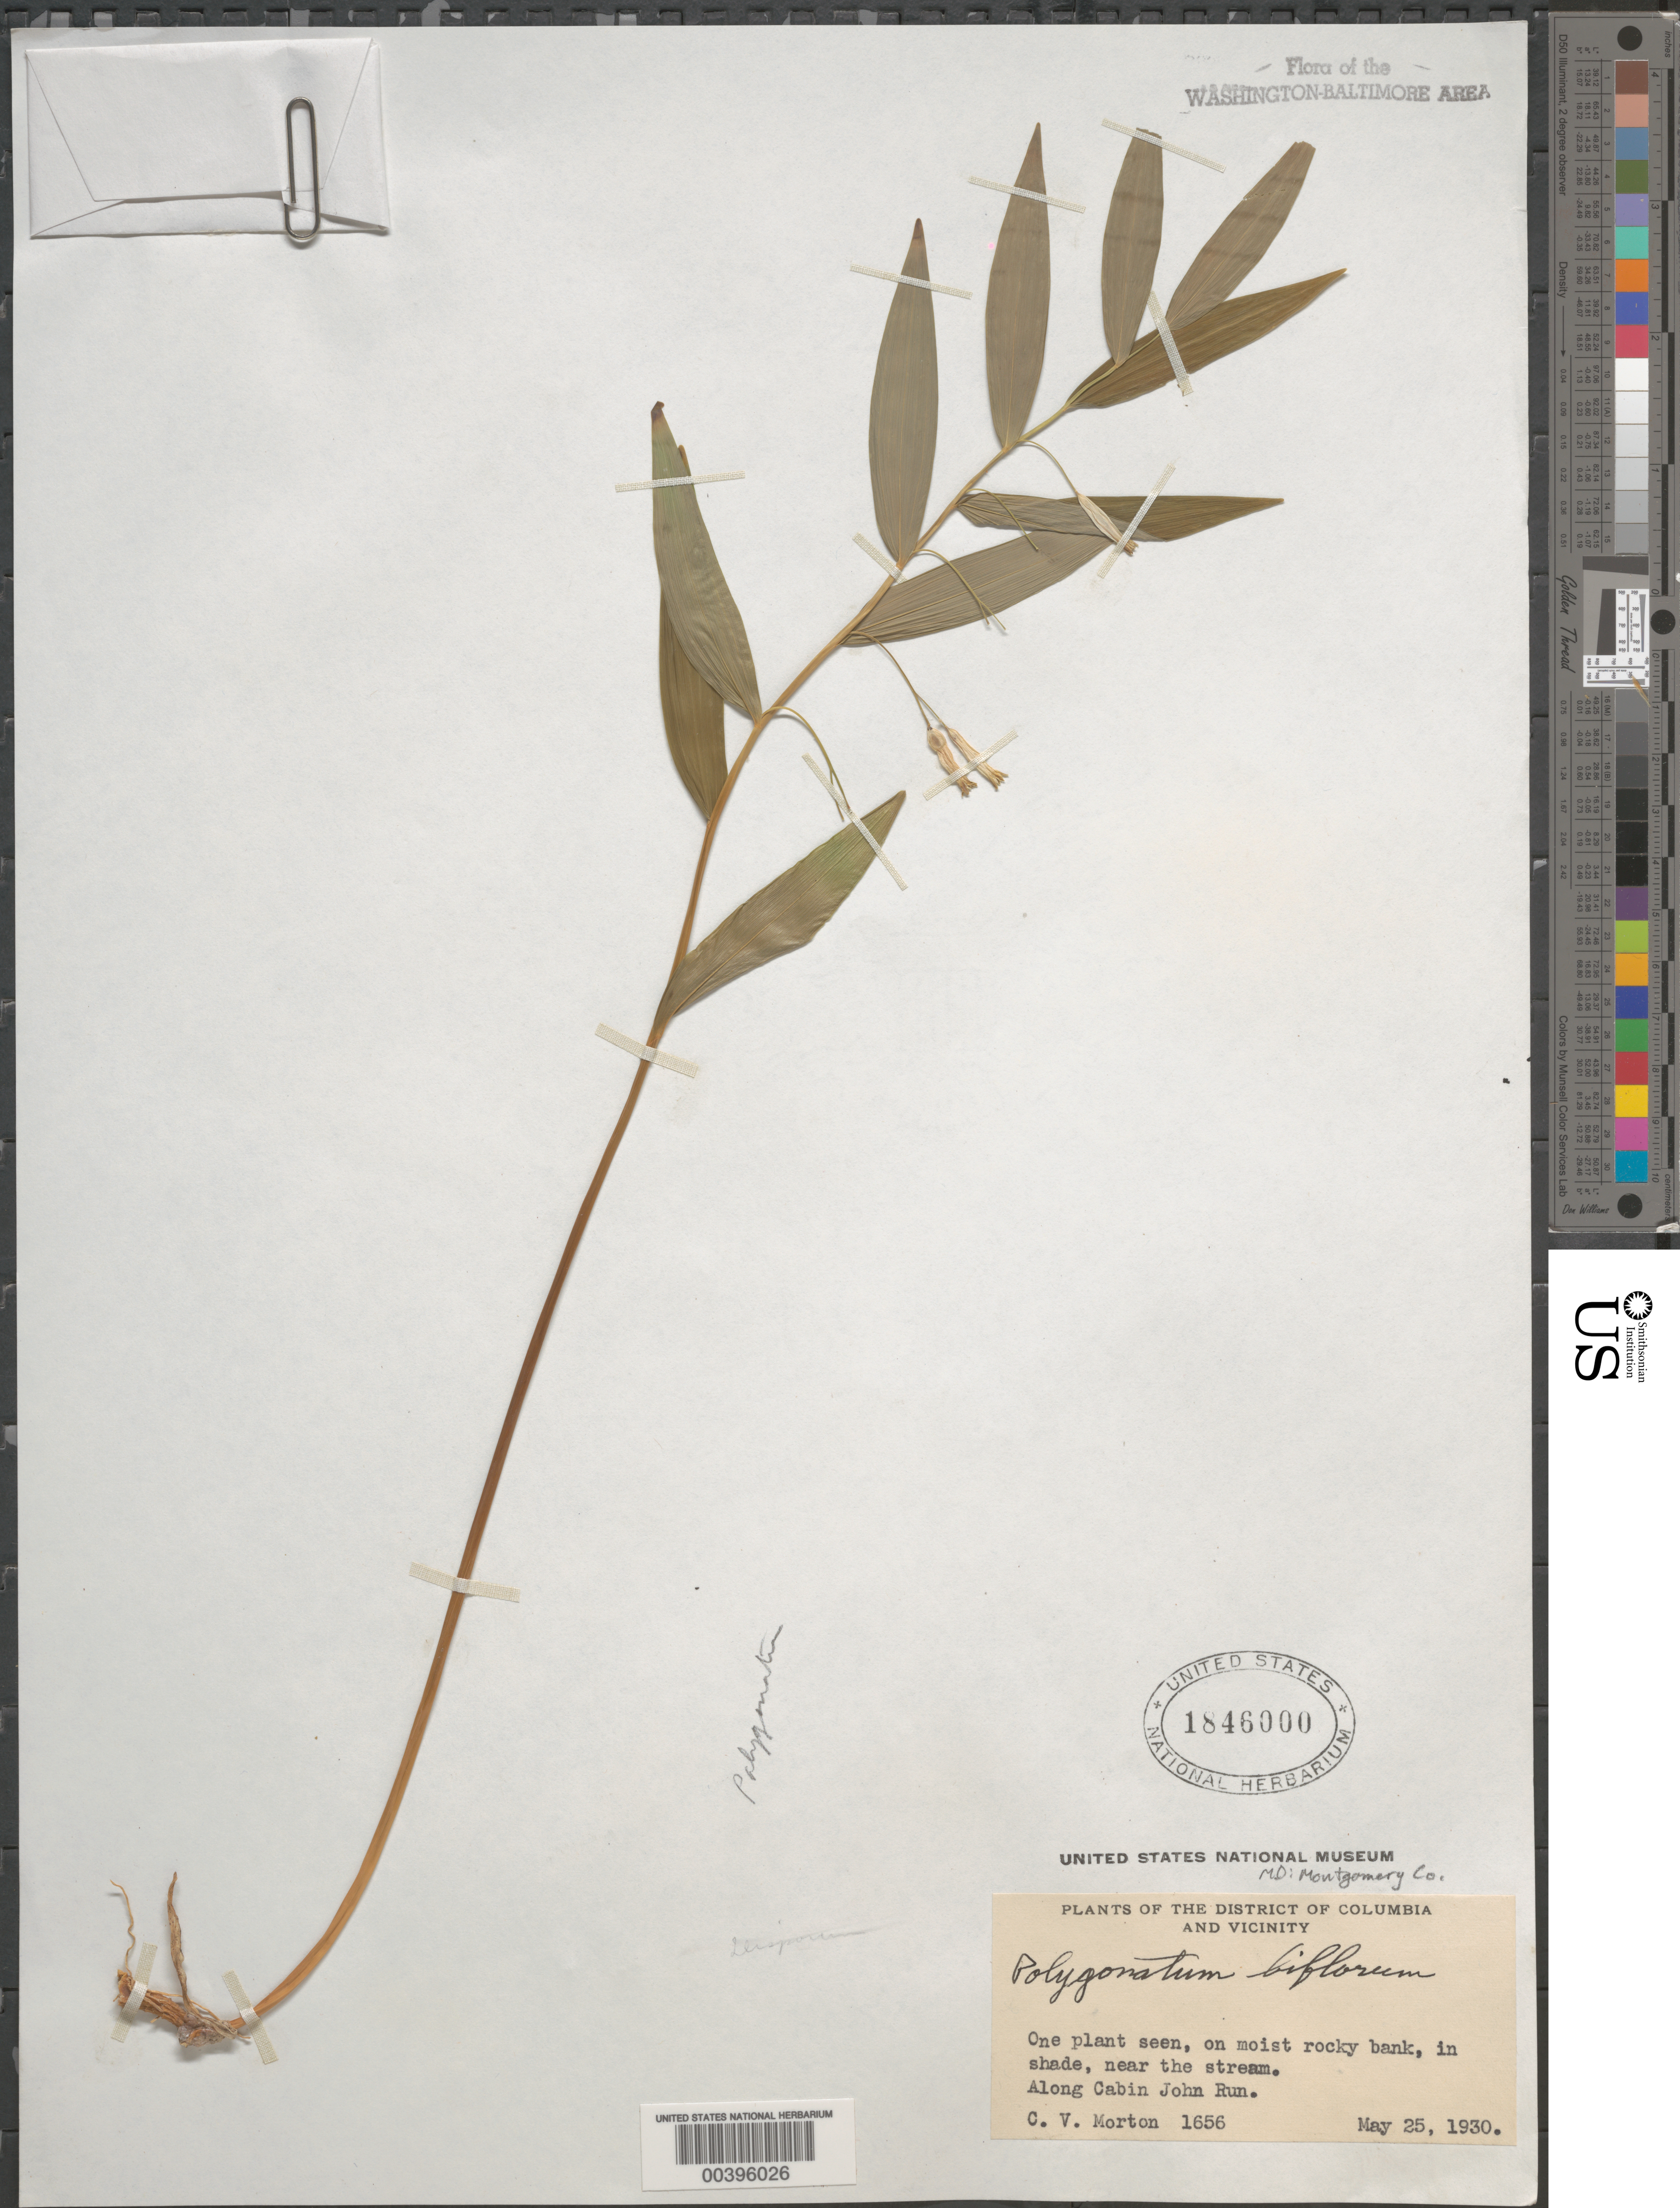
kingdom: Plantae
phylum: Tracheophyta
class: Liliopsida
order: Asparagales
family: Asparagaceae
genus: Polygonatum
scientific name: Polygonatum biflorum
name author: (Walter) Elliott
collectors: C. V. Morton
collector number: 1656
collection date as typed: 25 May 1930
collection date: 1930-05-25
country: United States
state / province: Maryland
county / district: Montgomery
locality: Cabin John Run C. & O. Canal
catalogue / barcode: US 1846000